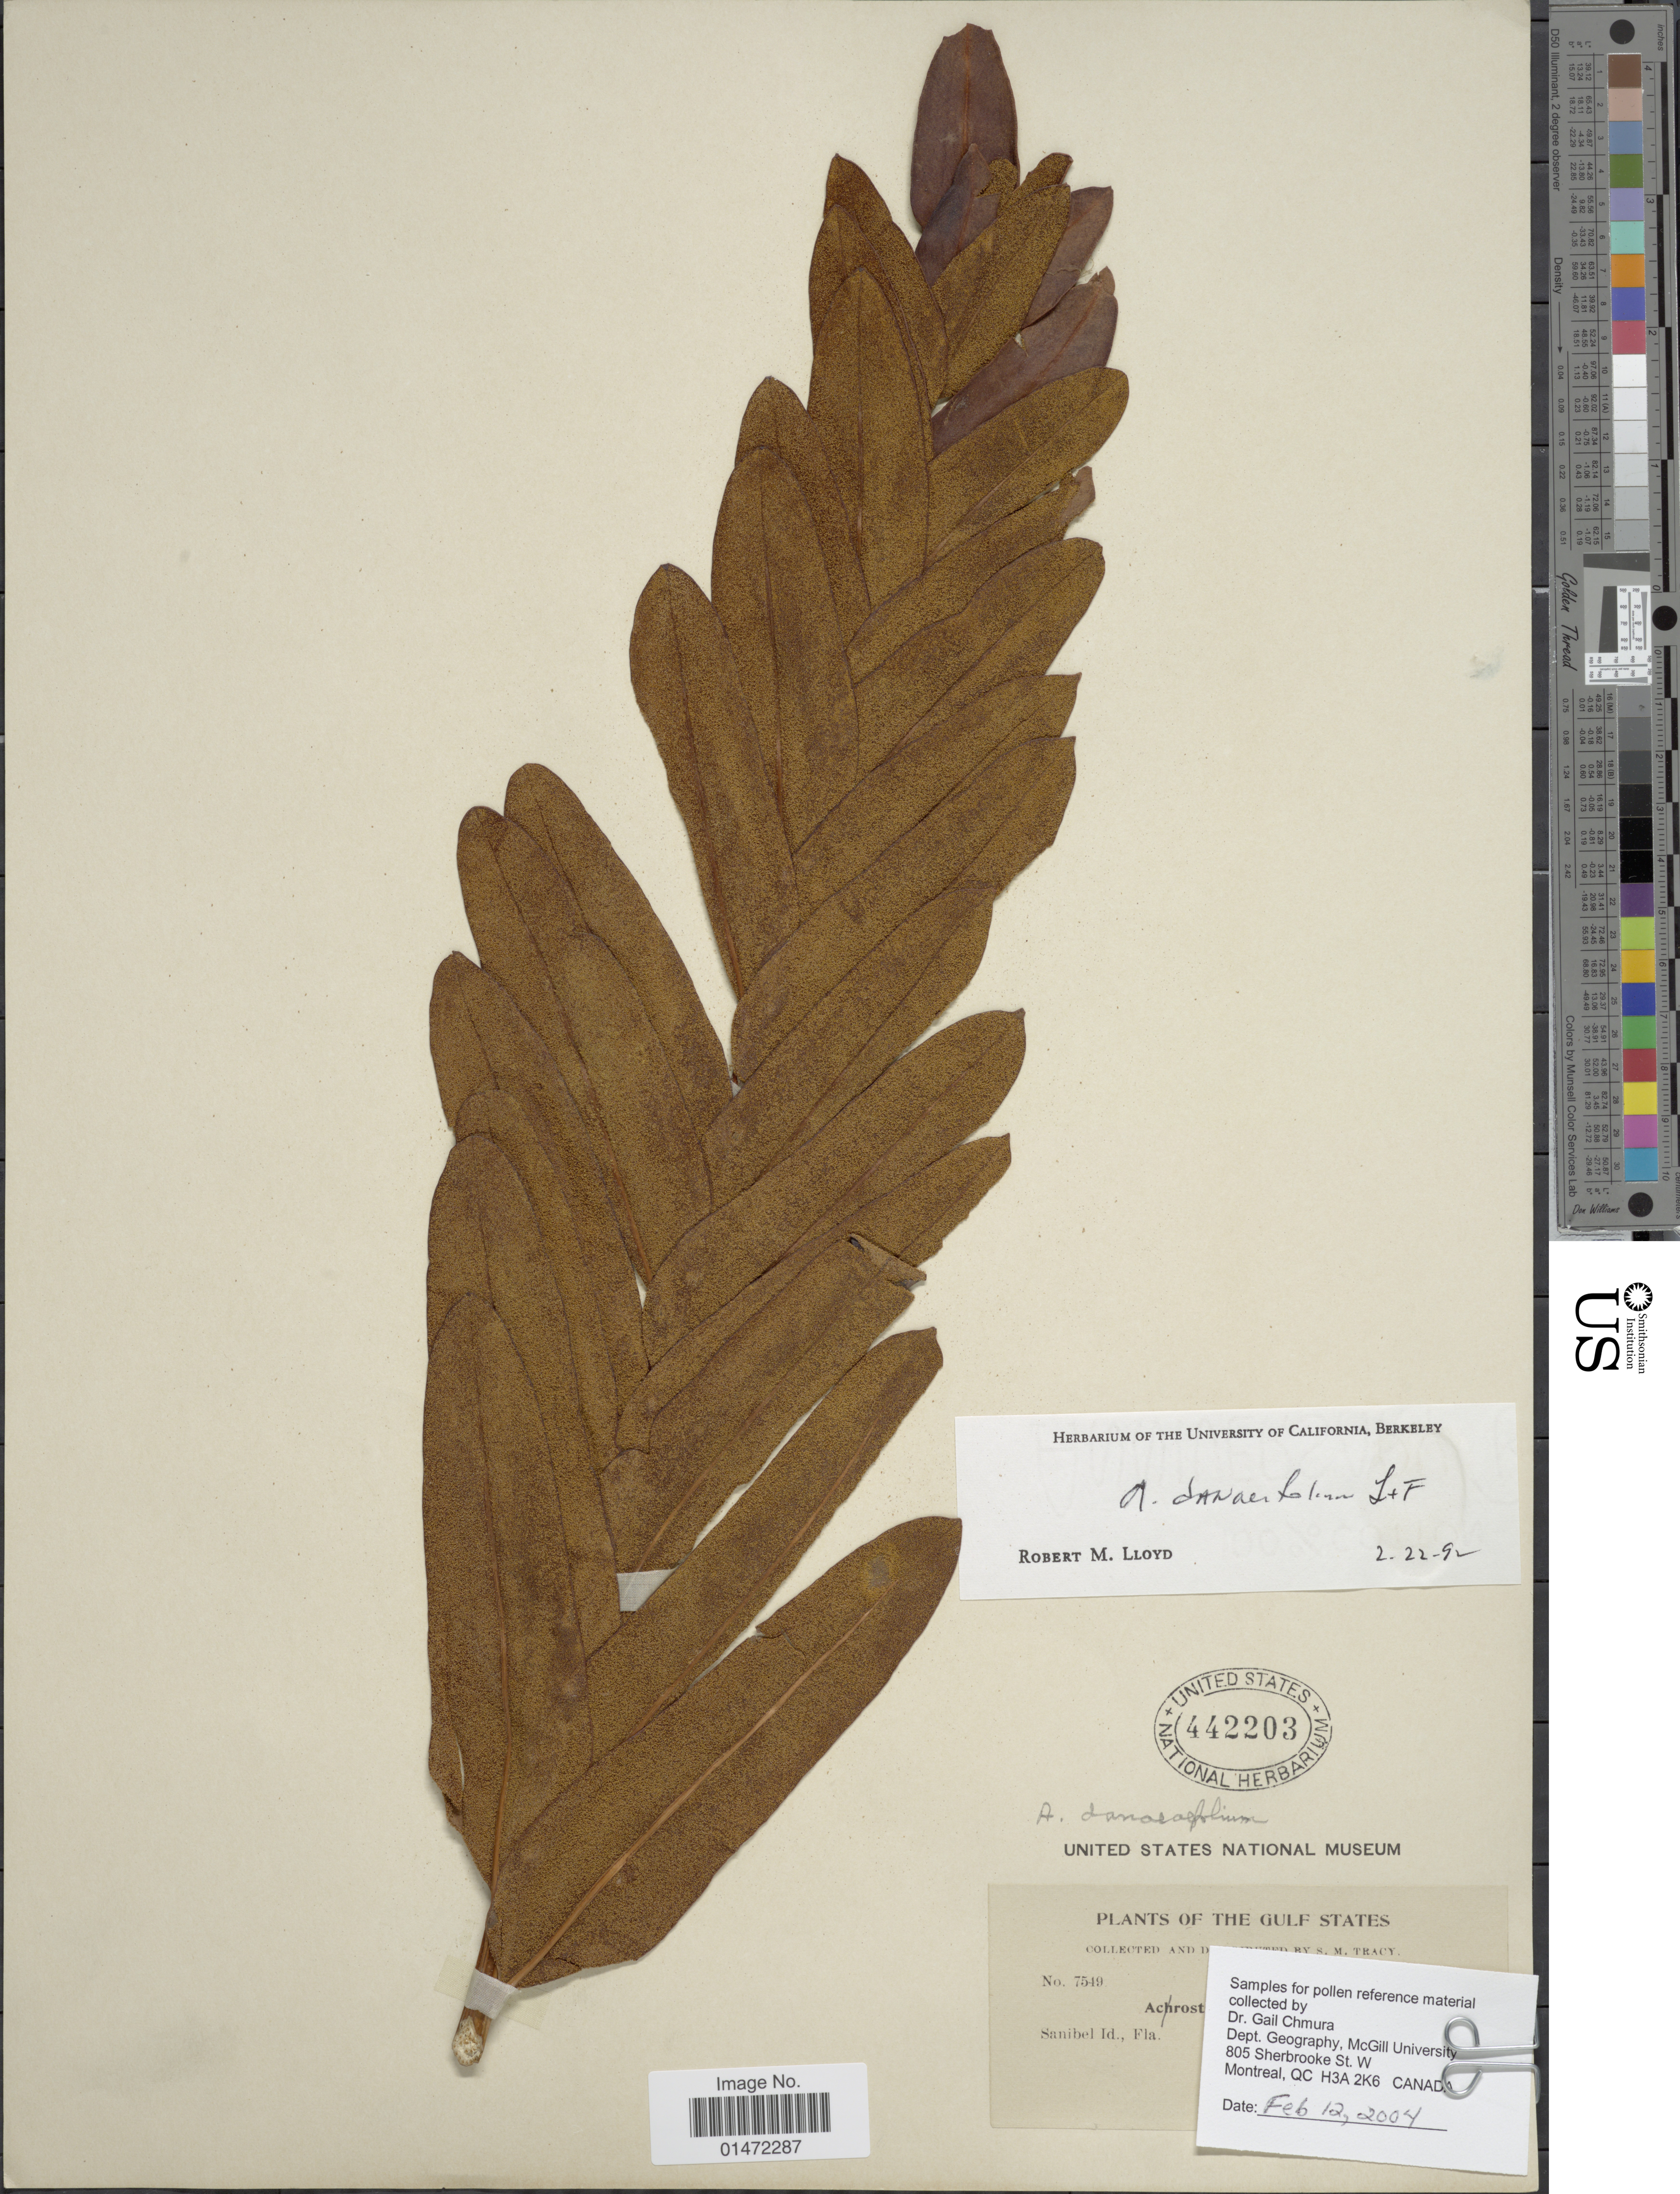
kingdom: Plantae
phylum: Tracheophyta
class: Polypodiopsida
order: Polypodiales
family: Pteridaceae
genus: Acrostichum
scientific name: Acrostichum danaeifolium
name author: Langsd. & Fisch.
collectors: S. M. Tracy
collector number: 7549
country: United States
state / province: Florida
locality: Gulf States. Sanibel Id.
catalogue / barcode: US 442203